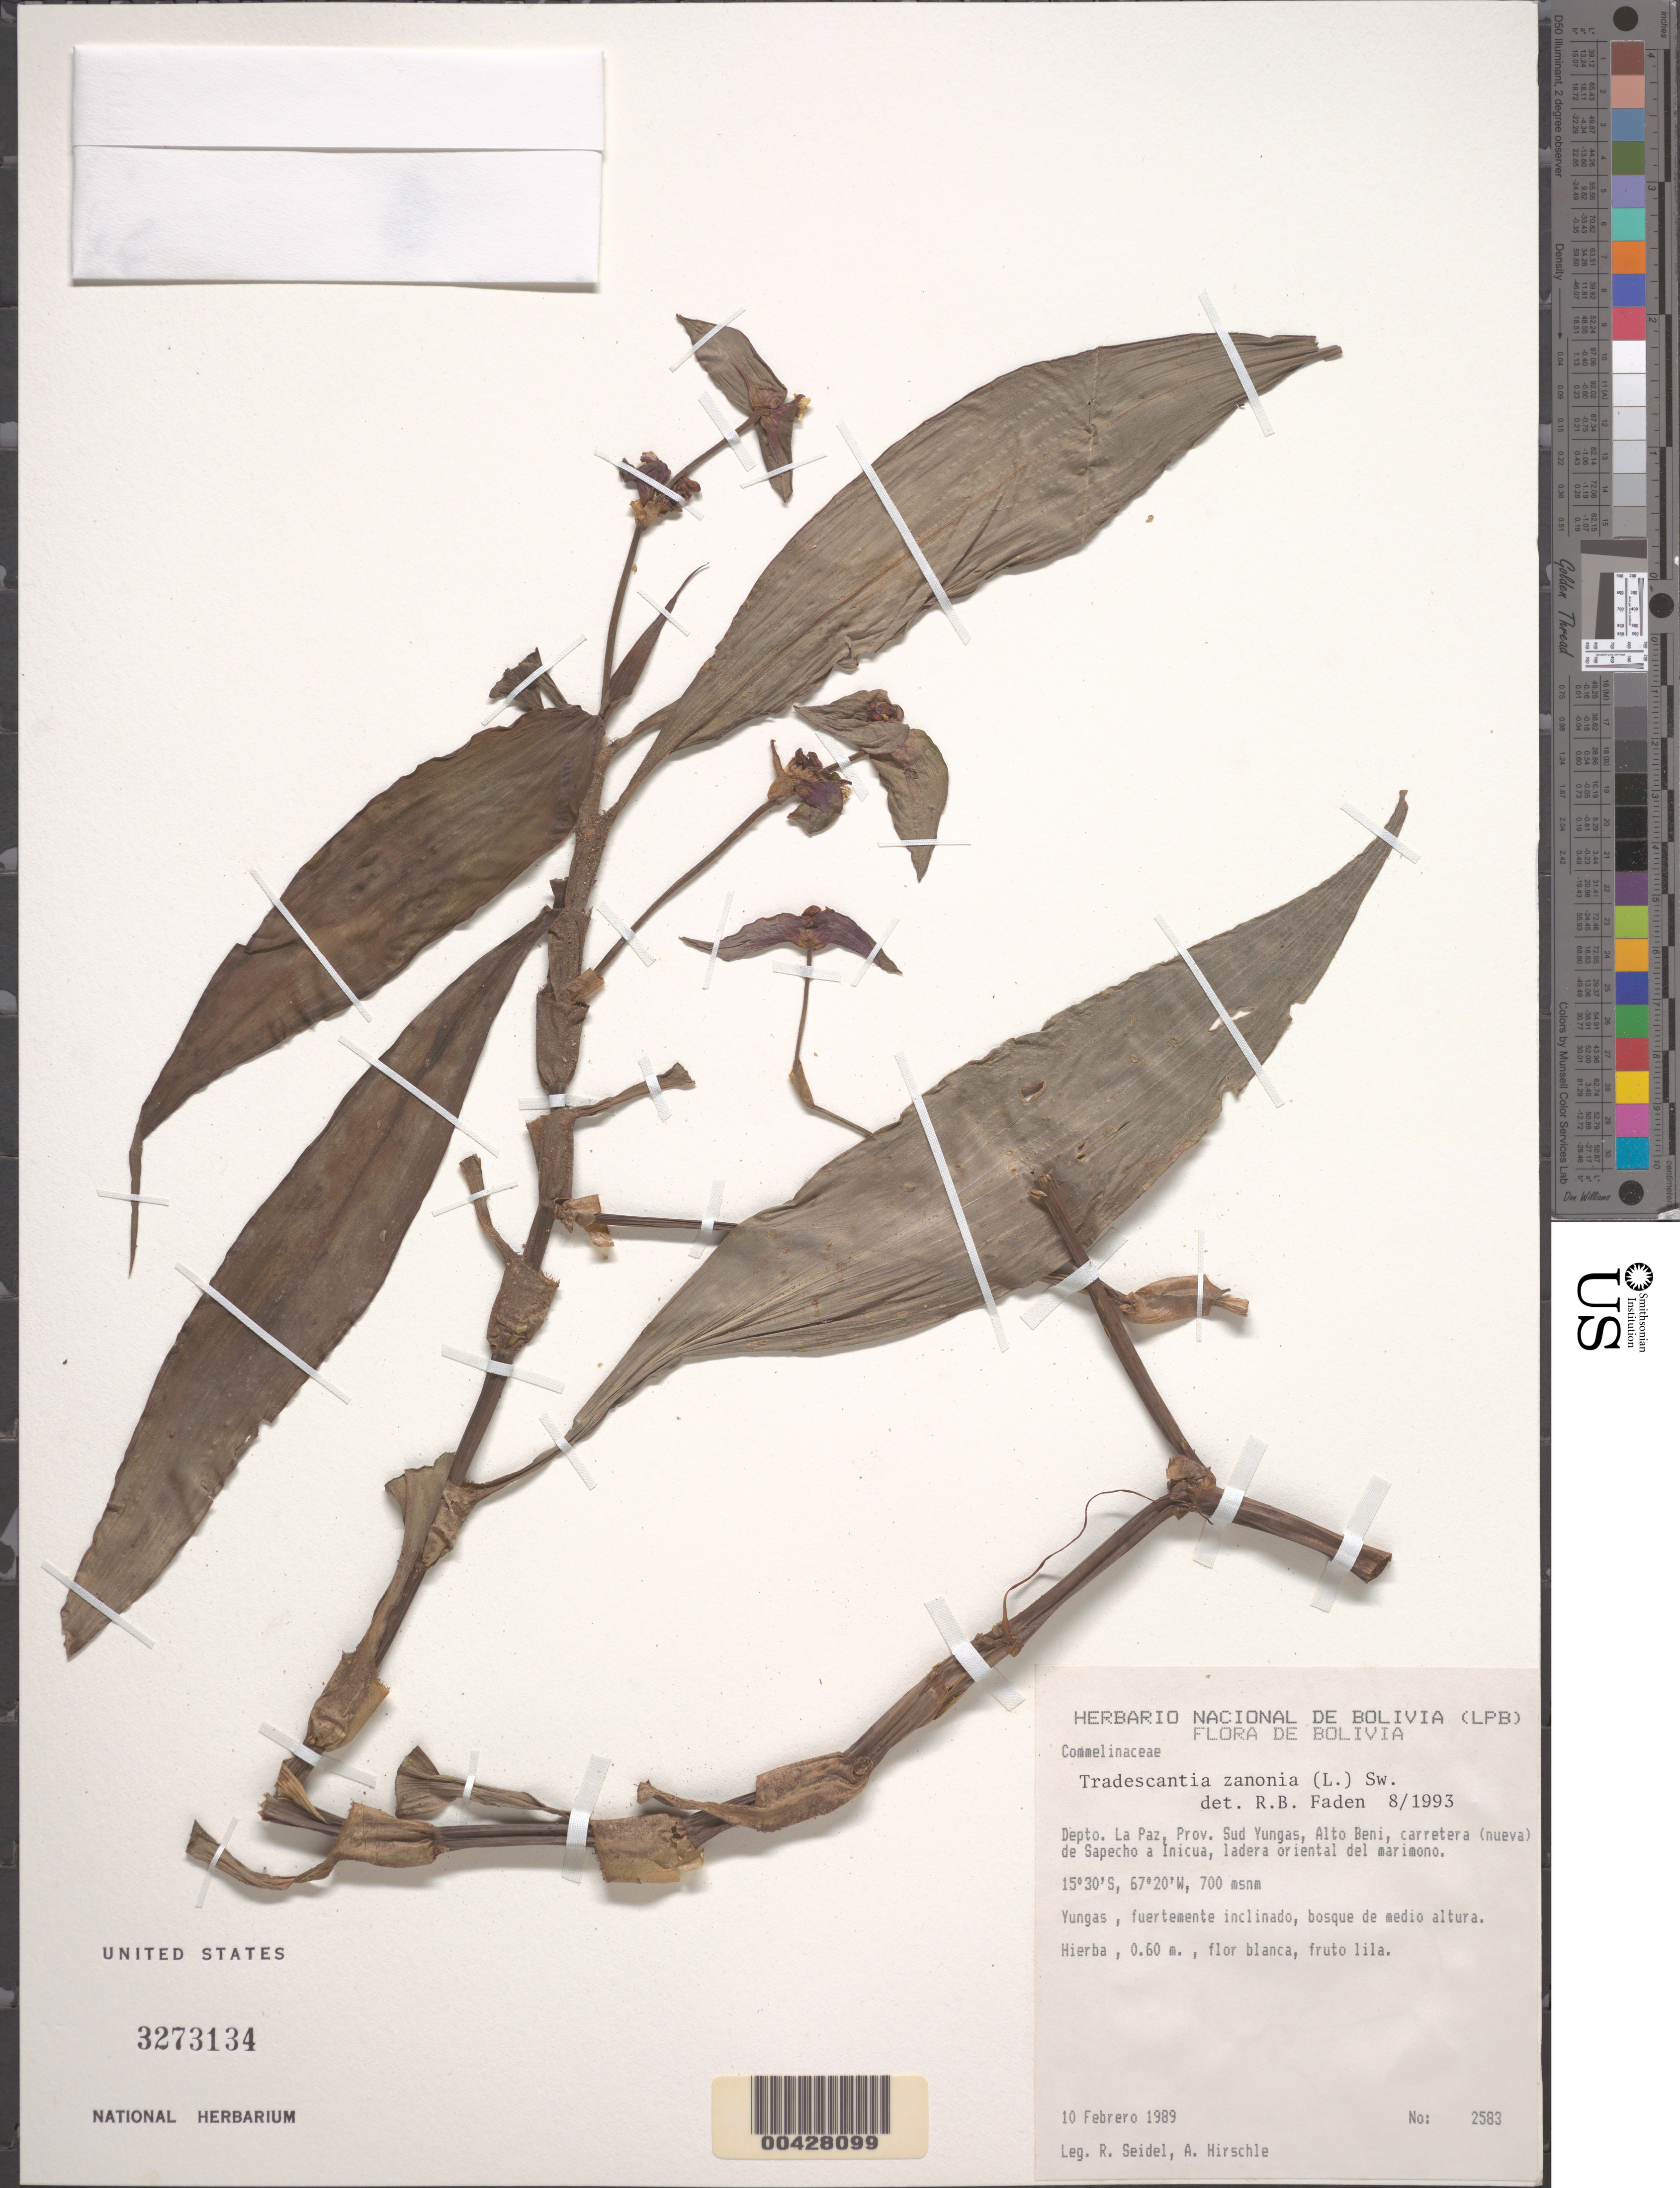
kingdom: Plantae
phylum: Tracheophyta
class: Liliopsida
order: Commelinales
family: Commelinaceae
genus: Tradescantia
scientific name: Tradescantia zanonia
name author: (L.) Sw.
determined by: Faden, Robert B., (US), Smithsonian Institution - National Museum of Natural History (UNITED STATES)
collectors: R. Seidel & A. Hirschle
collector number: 2583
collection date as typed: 10 Feb 1989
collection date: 1989-02-10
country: Bolivia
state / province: La Paz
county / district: Sud Yungas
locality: Alto Beni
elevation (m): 700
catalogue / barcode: US 3273134